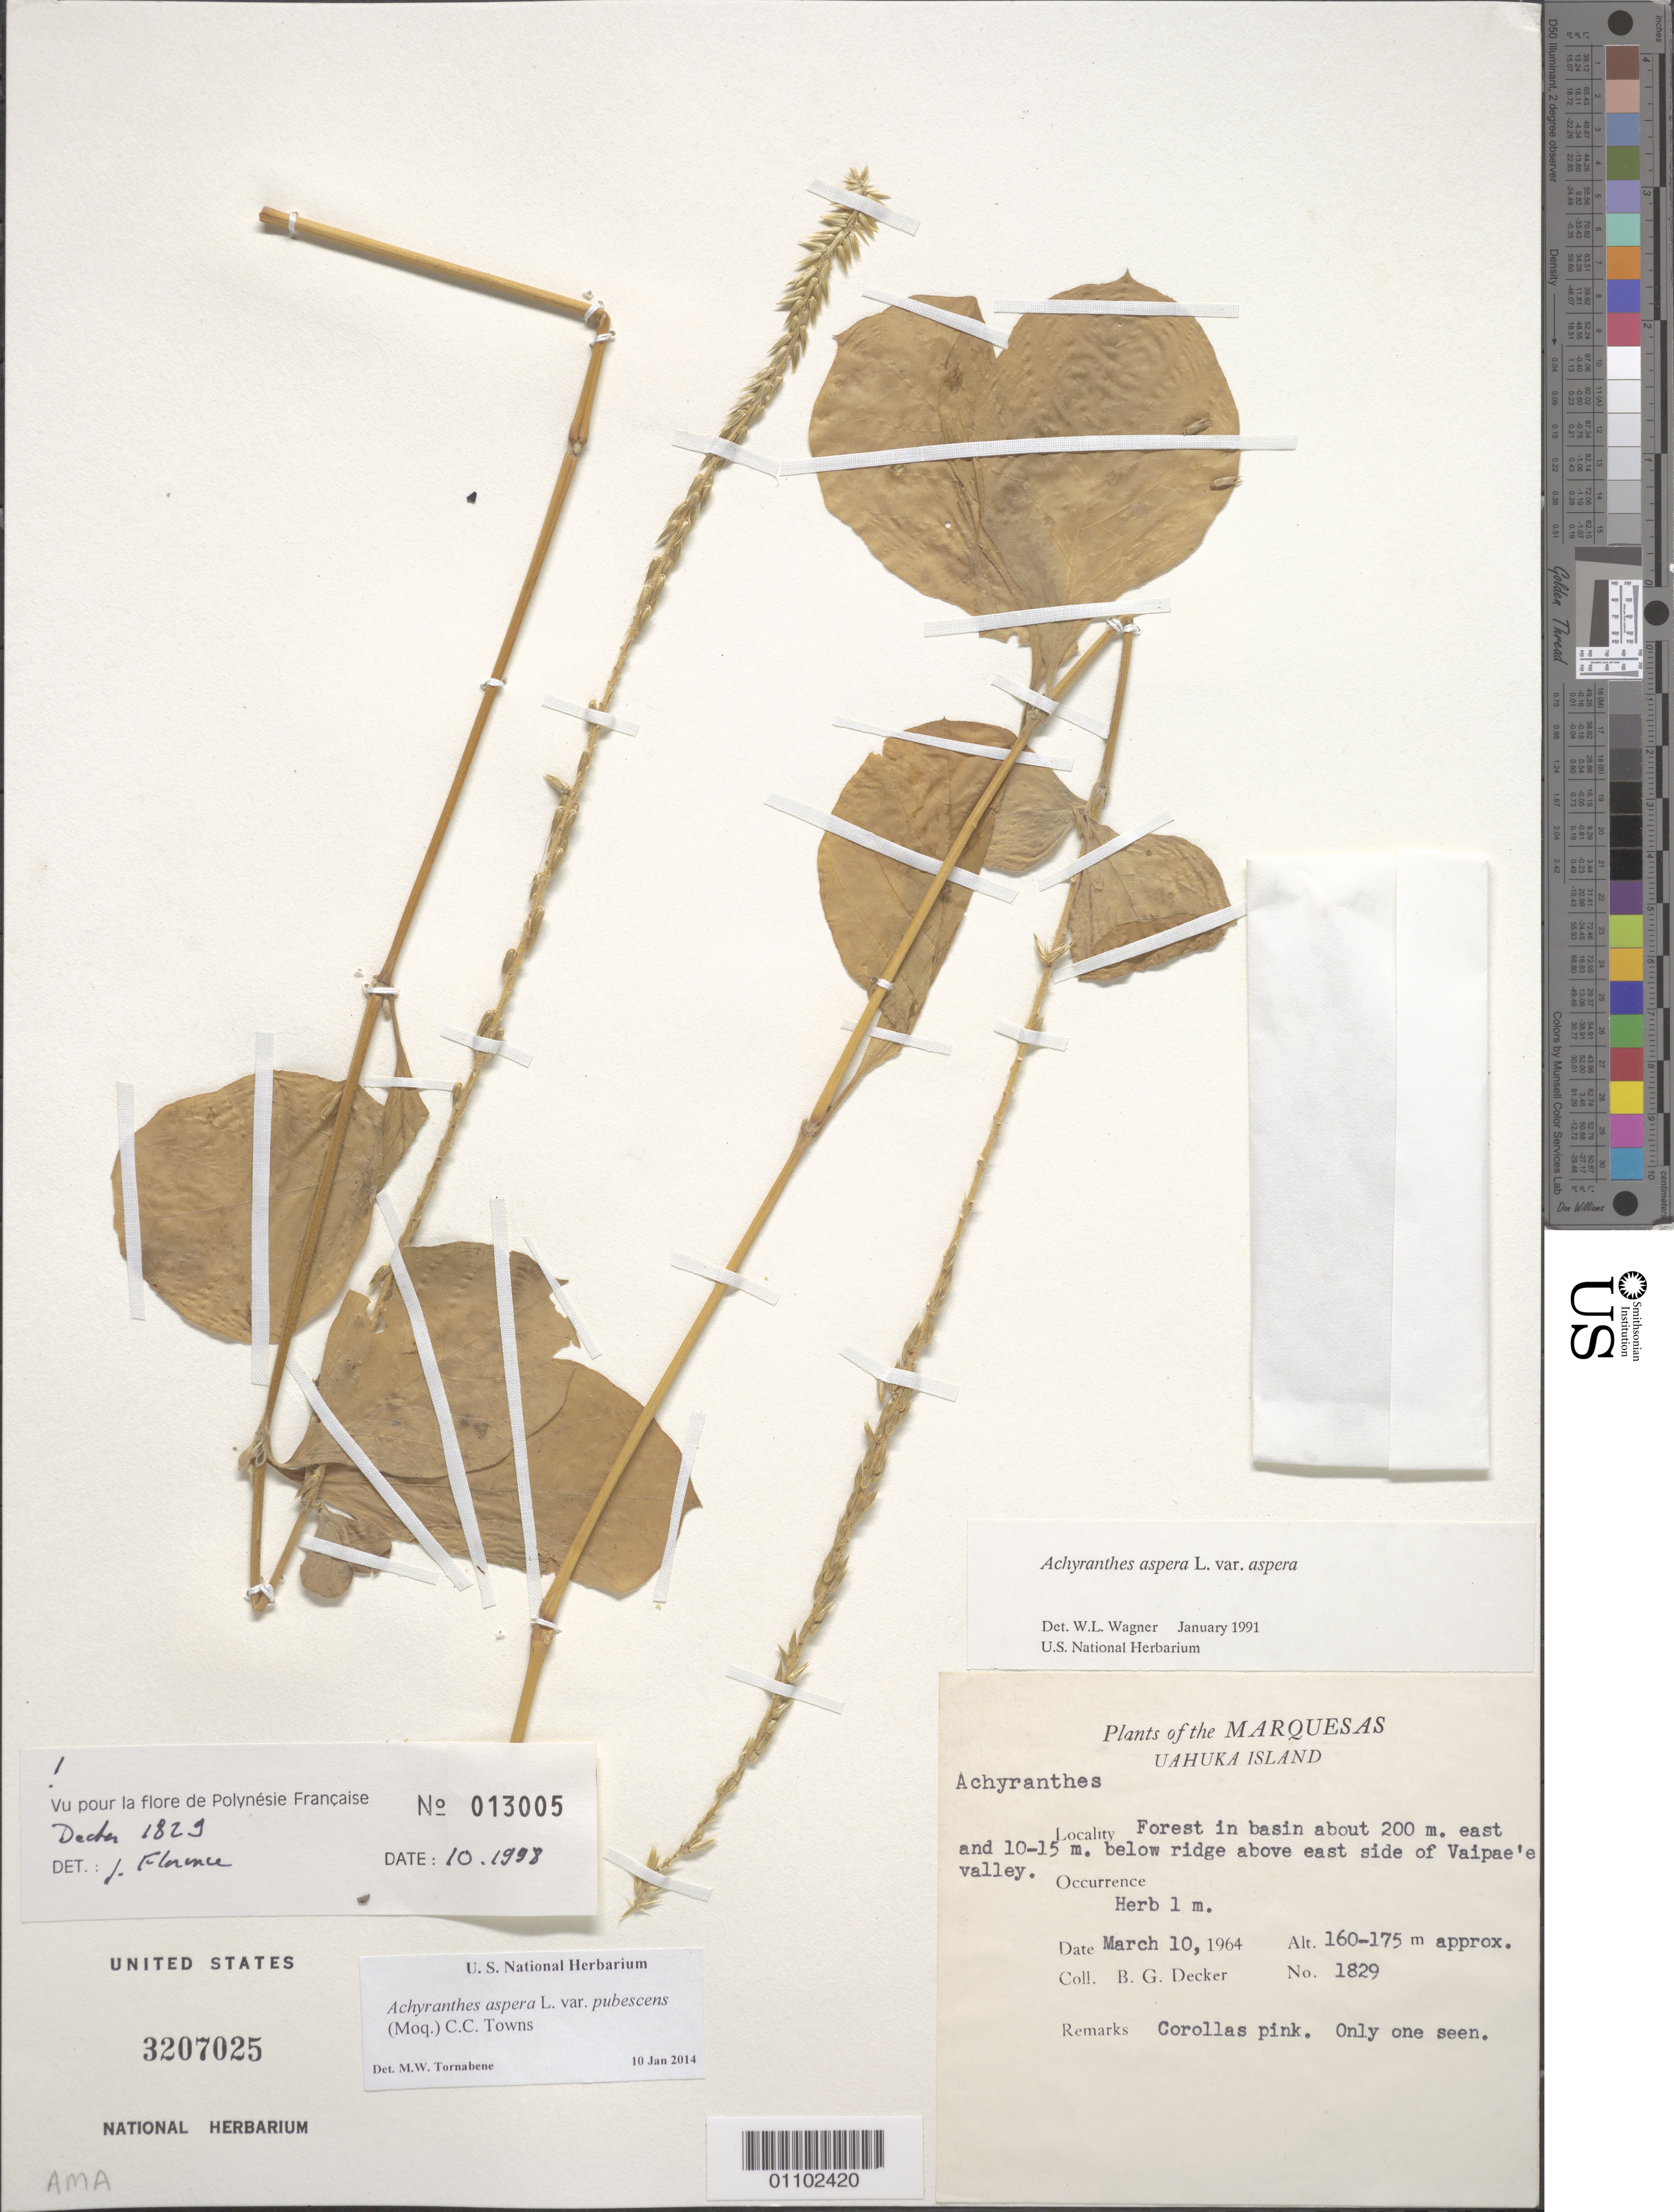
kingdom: Plantae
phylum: Tracheophyta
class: Magnoliopsida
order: Caryophyllales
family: Amaranthaceae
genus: Achyranthes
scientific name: Achyranthes aspera var. pubescens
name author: (Moq.) C. C. Towns.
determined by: Tornabene, Michael W., (BOT), Smithsonian Institution - National Museum of Natural History (UNITED STATES)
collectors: B. G. Decker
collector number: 1829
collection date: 1964-03-10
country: French Polynesia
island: Ua Huka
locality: Forest in basin about 200 m E and 10-15 m below ridge above E side of Vaipae'e Valley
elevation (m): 160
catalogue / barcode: US 3207025